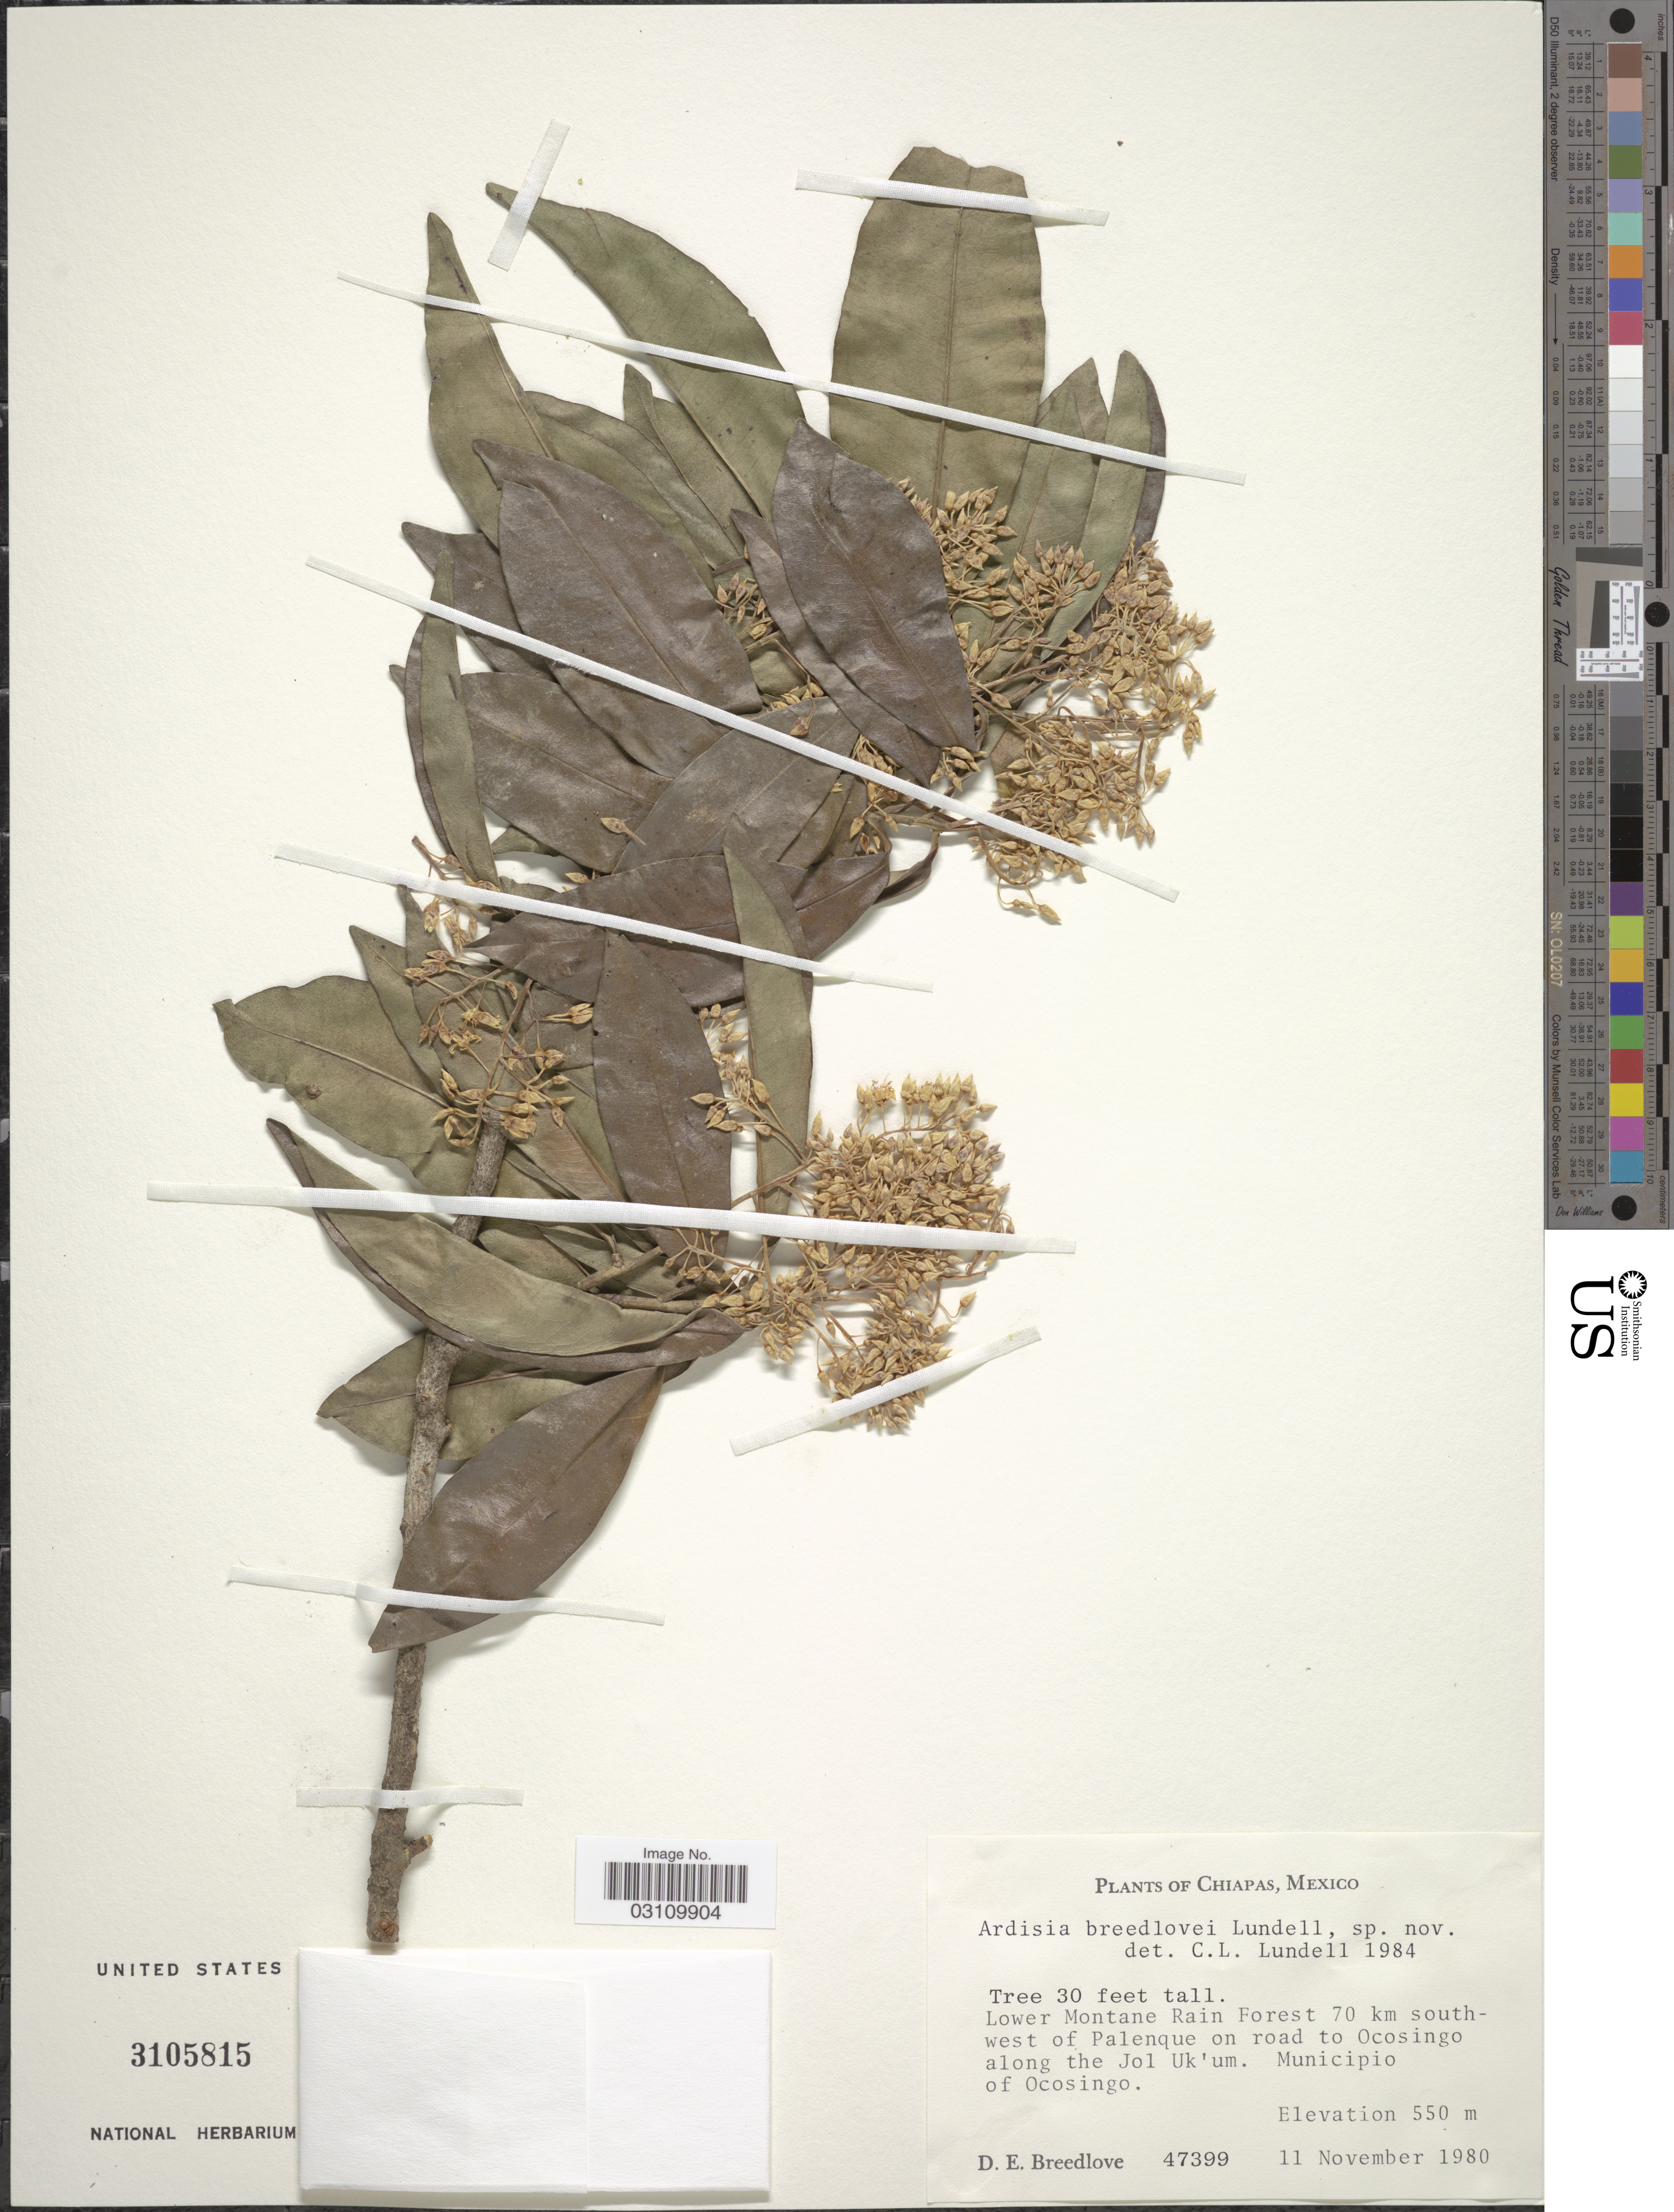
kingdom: Plantae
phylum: Tracheophyta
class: Magnoliopsida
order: Ericales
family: Primulaceae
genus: Ardisia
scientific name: Ardisia breedlovei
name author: Lundell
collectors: D. E. Breedlove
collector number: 47399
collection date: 1980-11-11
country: Mexico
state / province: Chiapas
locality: Lower Montane Rain Forest 70 km southwest of Palenque on road to Ocosingo along the Jol Uk'um. Municipio of Ocosingo.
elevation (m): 550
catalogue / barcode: US 3105815